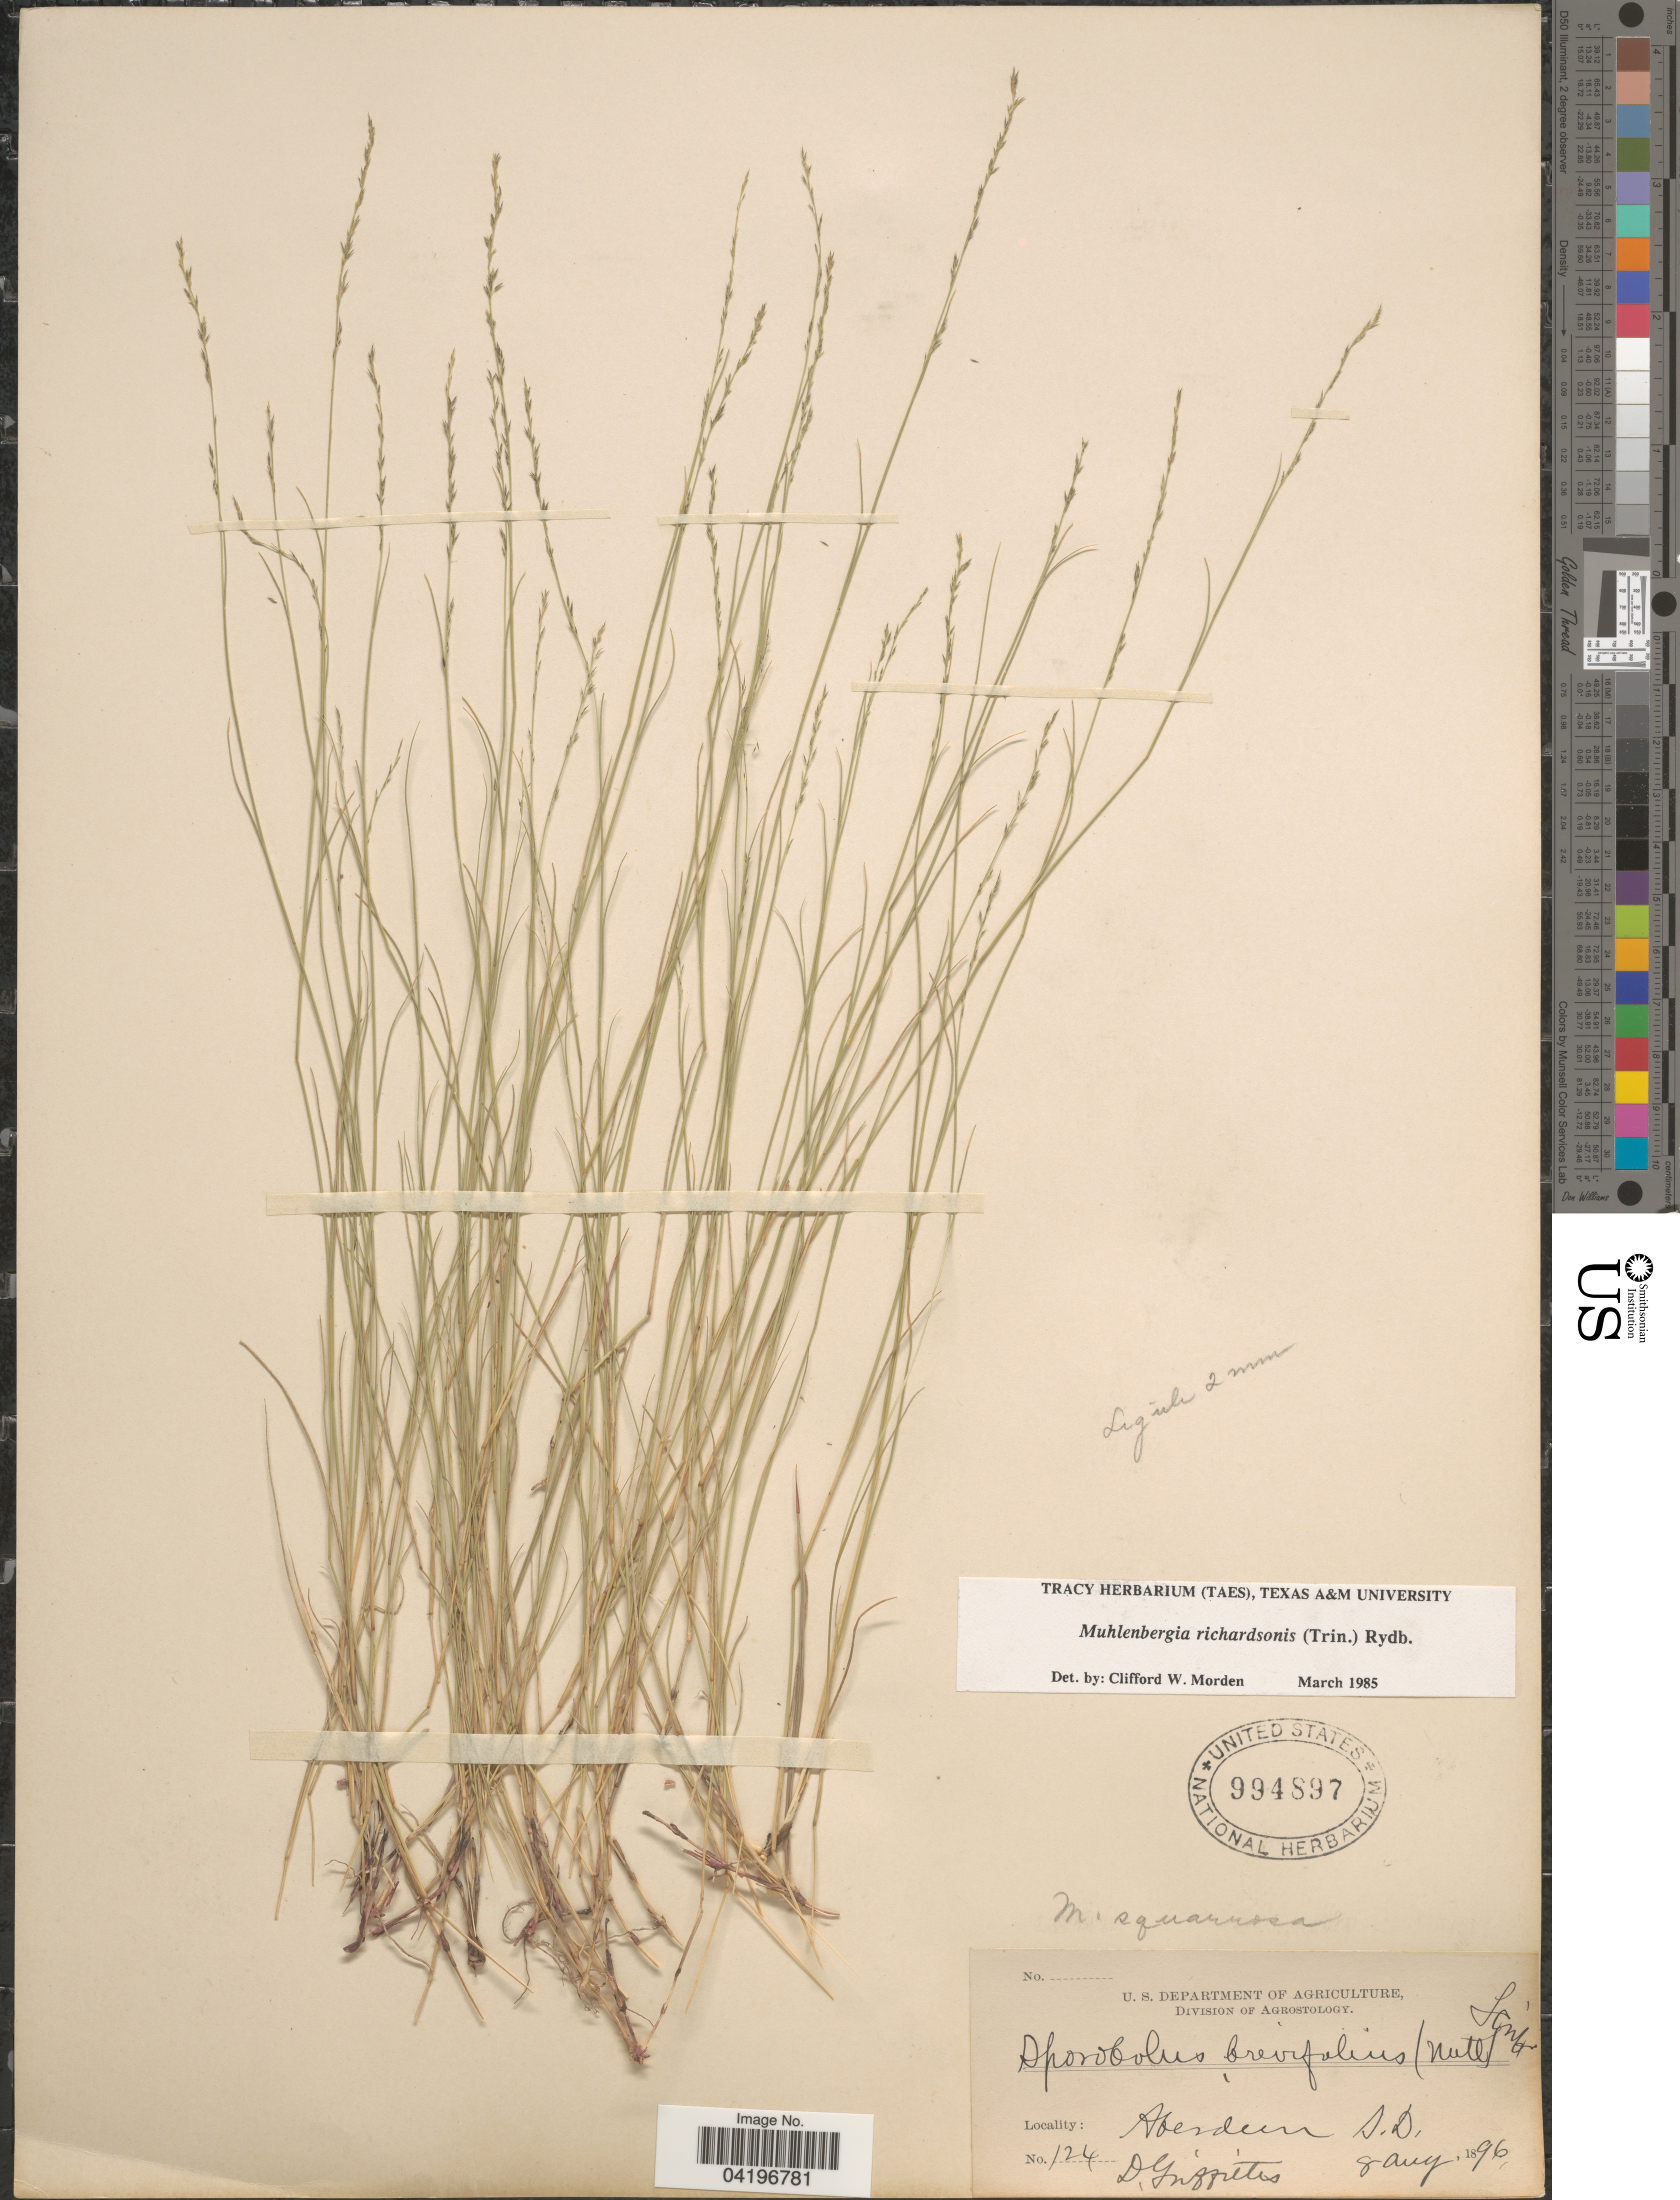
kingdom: Plantae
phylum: Tracheophyta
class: Liliopsida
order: Poales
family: Poaceae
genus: Muhlenbergia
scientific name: Muhlenbergia richardsonis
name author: (Trin.) Rydb.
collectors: D. Griffiths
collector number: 124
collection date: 1896-08-08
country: United States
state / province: South Dakota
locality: Aberdeen.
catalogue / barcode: US 994897